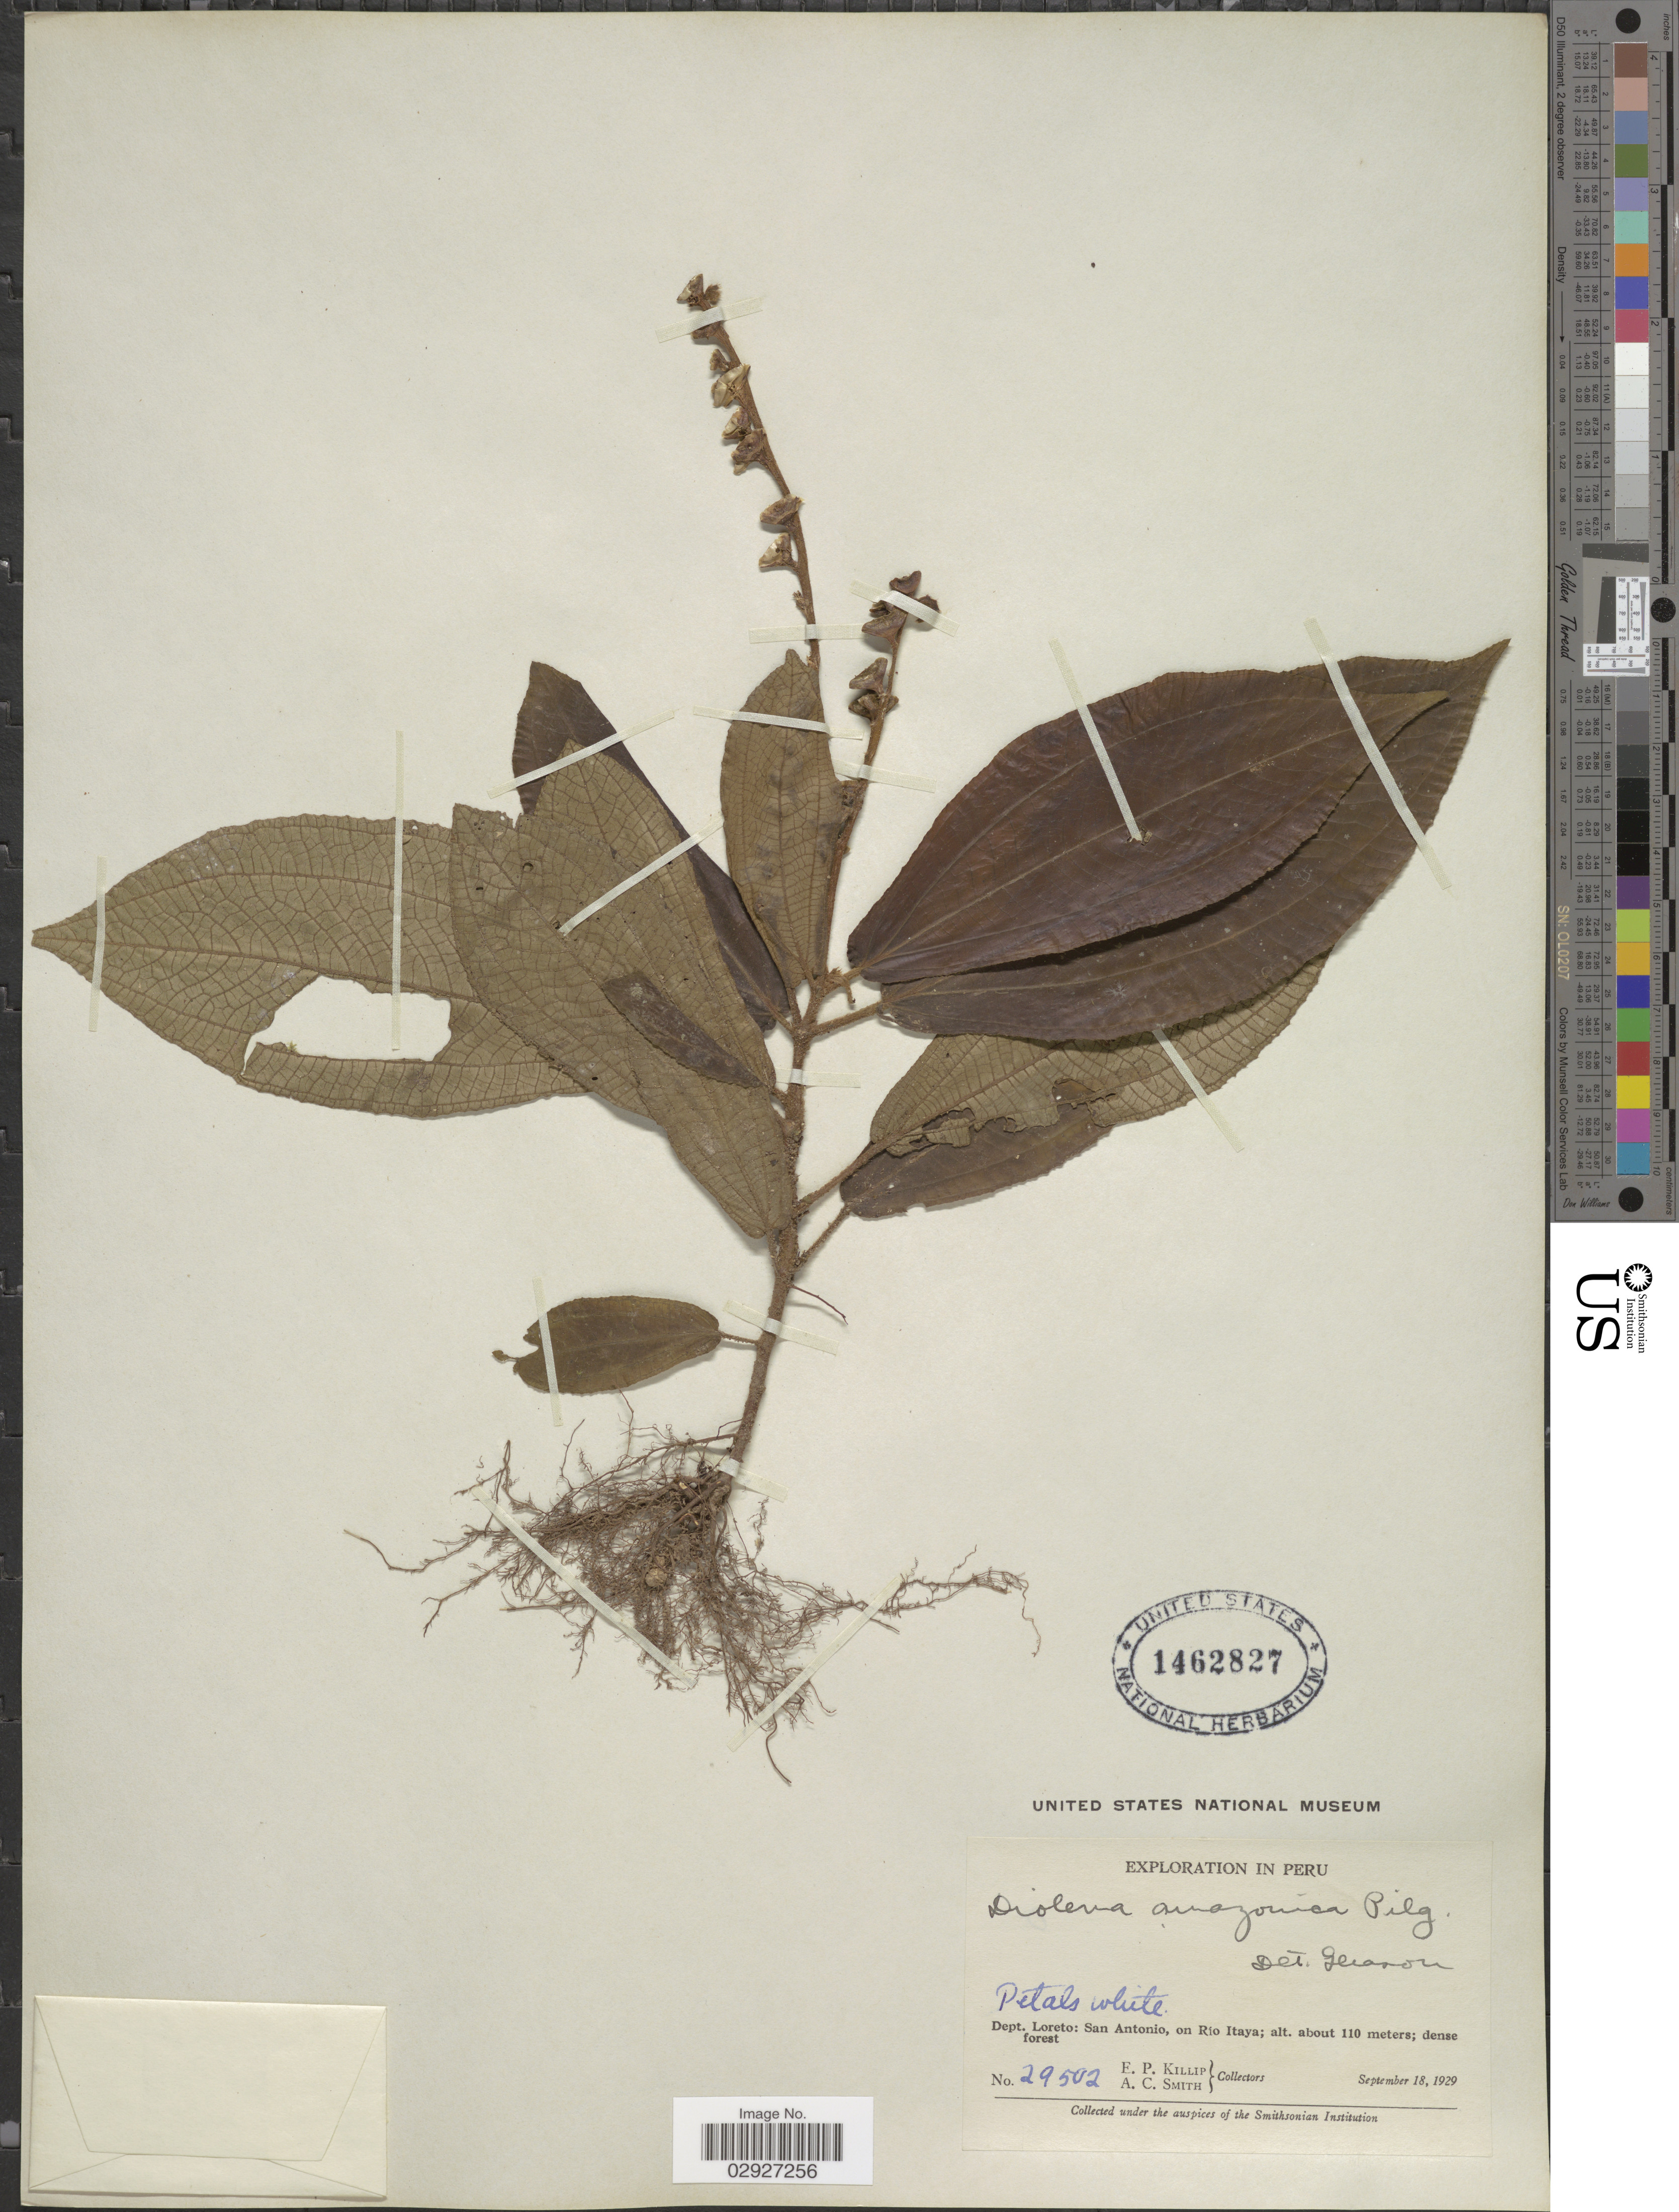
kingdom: Plantae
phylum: Tracheophyta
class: Magnoliopsida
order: Myrtales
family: Melastomataceae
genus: Triolena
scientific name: Triolena amazonica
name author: (Pilg.)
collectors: E. P. Killip & A. C. Smith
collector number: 29502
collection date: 1929-09-18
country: Peru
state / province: Loreto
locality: Dept. Loreto: San Antonio, on Rio Itaya.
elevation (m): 110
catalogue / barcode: US 1462827